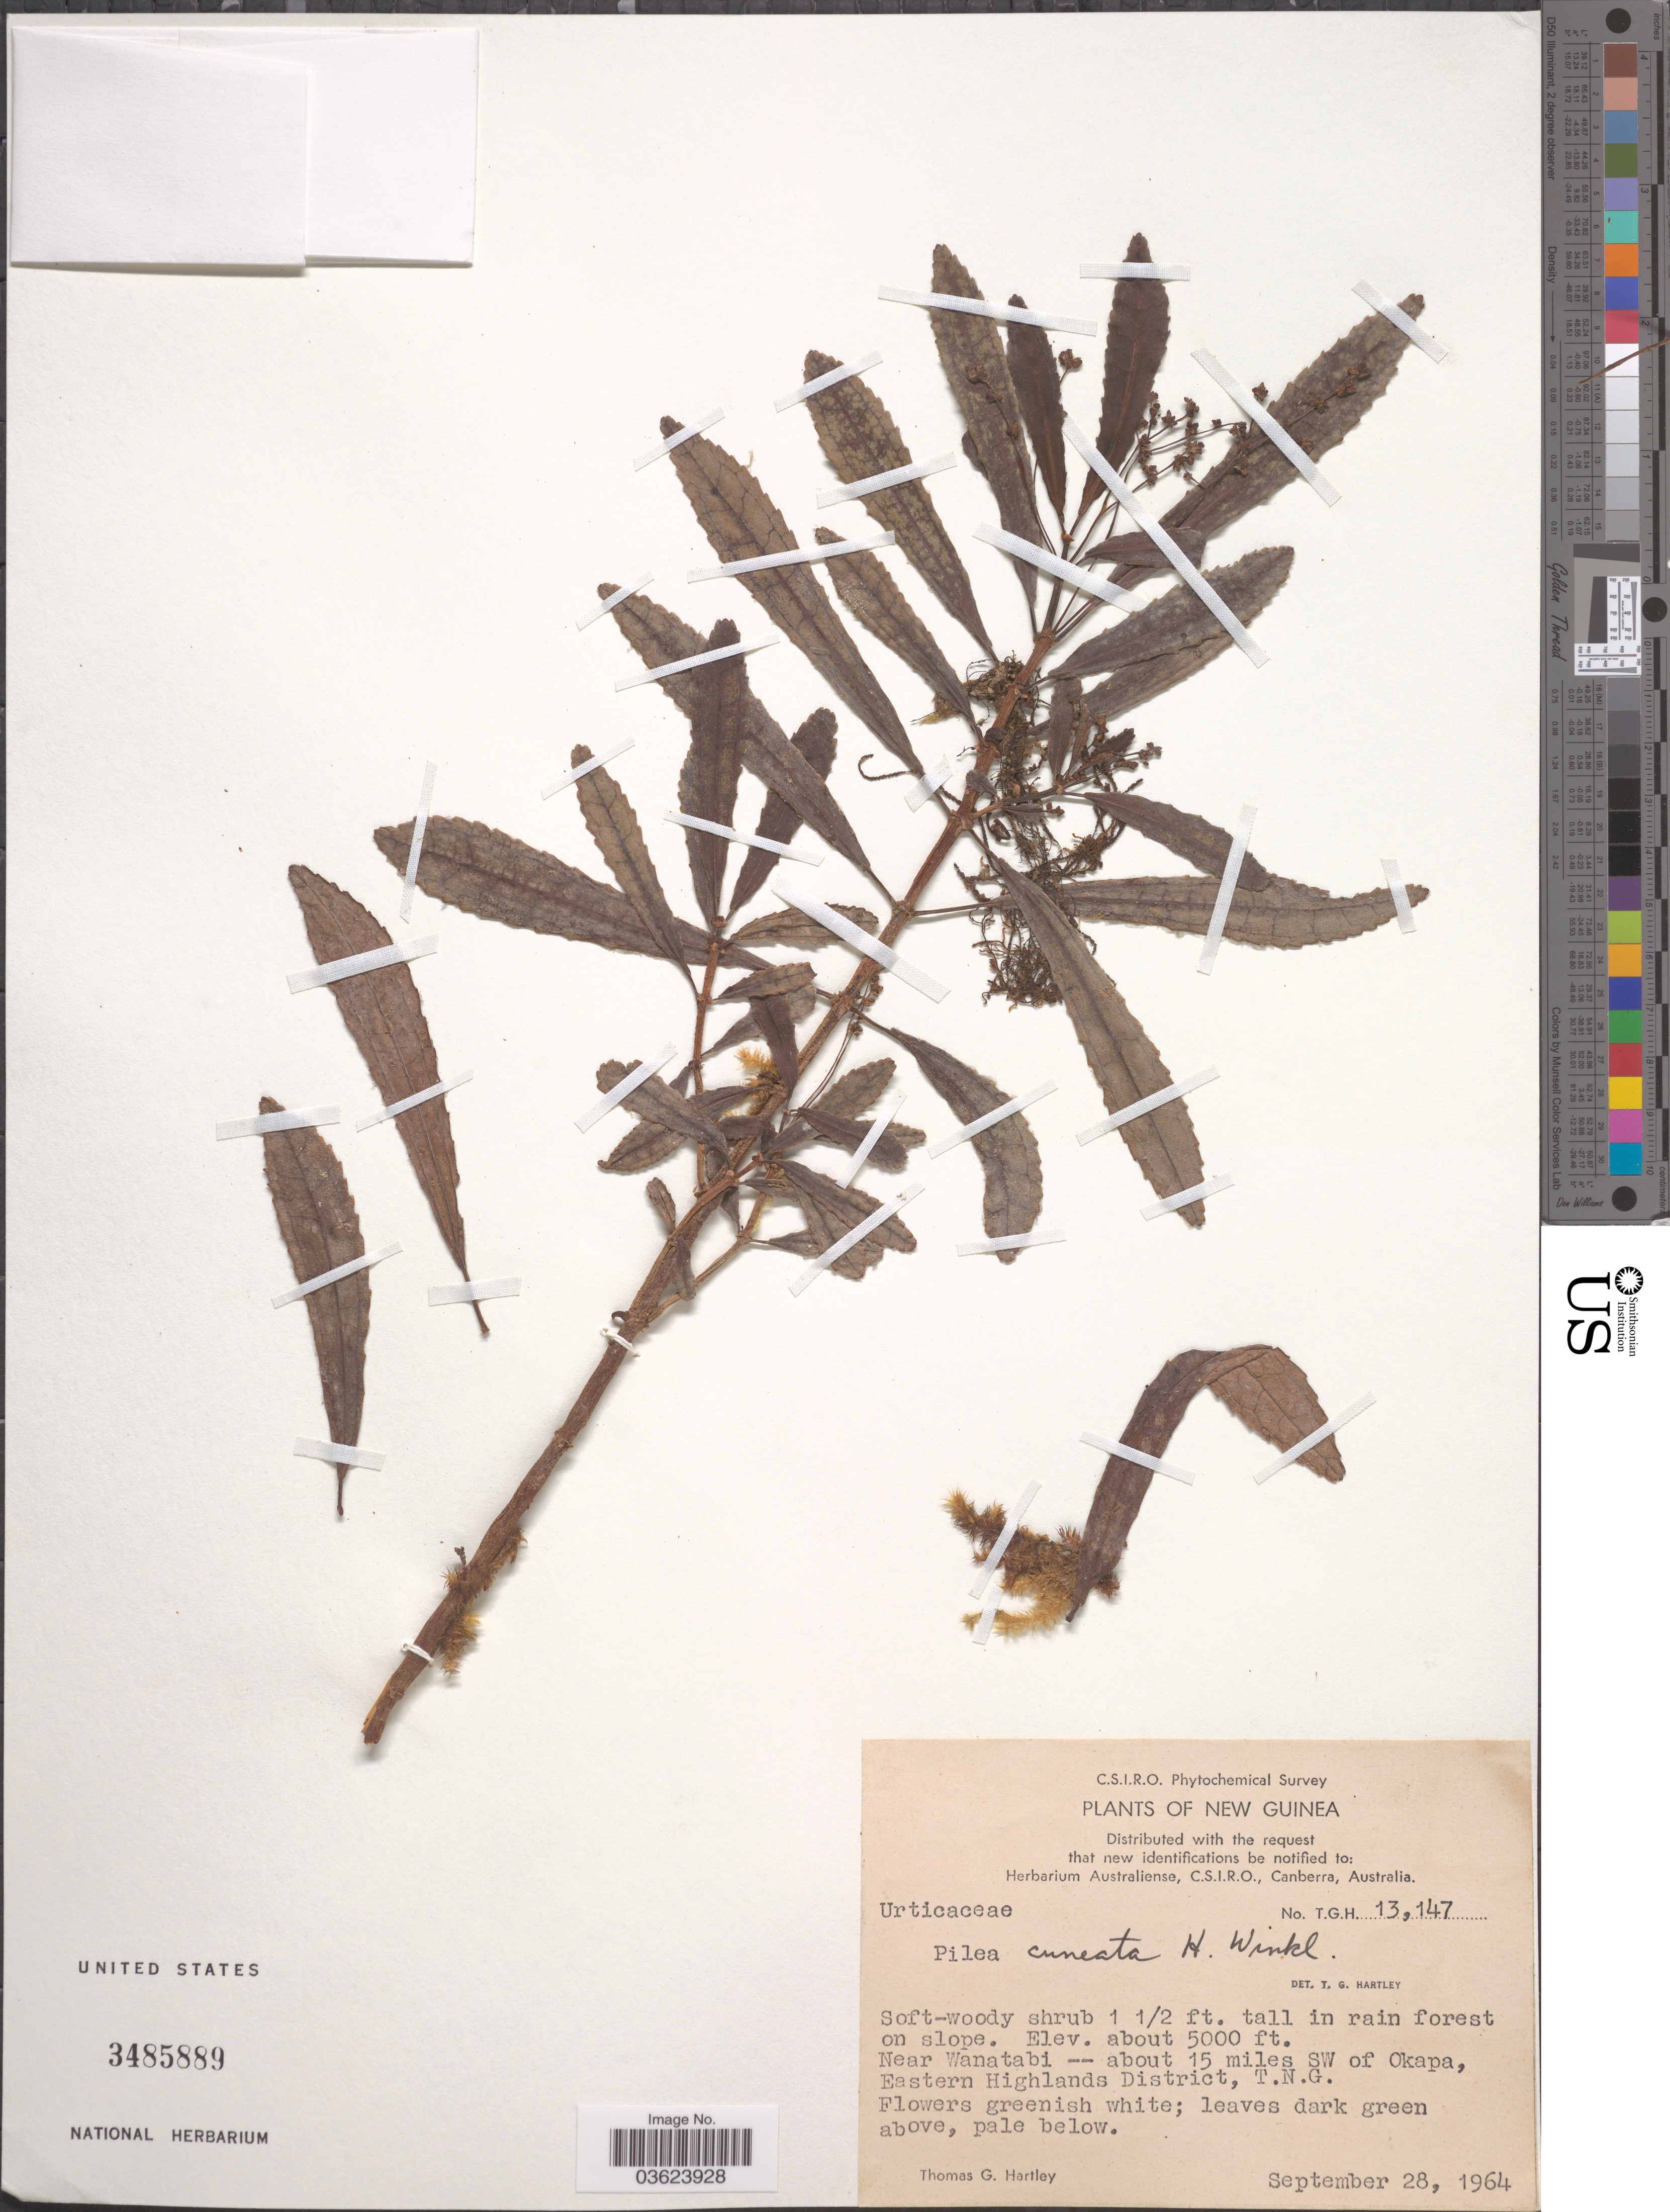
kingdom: Plantae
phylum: Tracheophyta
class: Magnoliopsida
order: Rosales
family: Urticaceae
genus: Pilea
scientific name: Pilea cuneata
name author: H.J.P. Winkl.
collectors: T. G. Hartley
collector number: T.G.H.13147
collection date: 1964-09-28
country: Papua New Guinea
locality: New Guinea. Near Wanatabi -- about 15 miles SW of Okapa, Eastern Highlands District, T.N.G.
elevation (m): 1524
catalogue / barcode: US 3485889